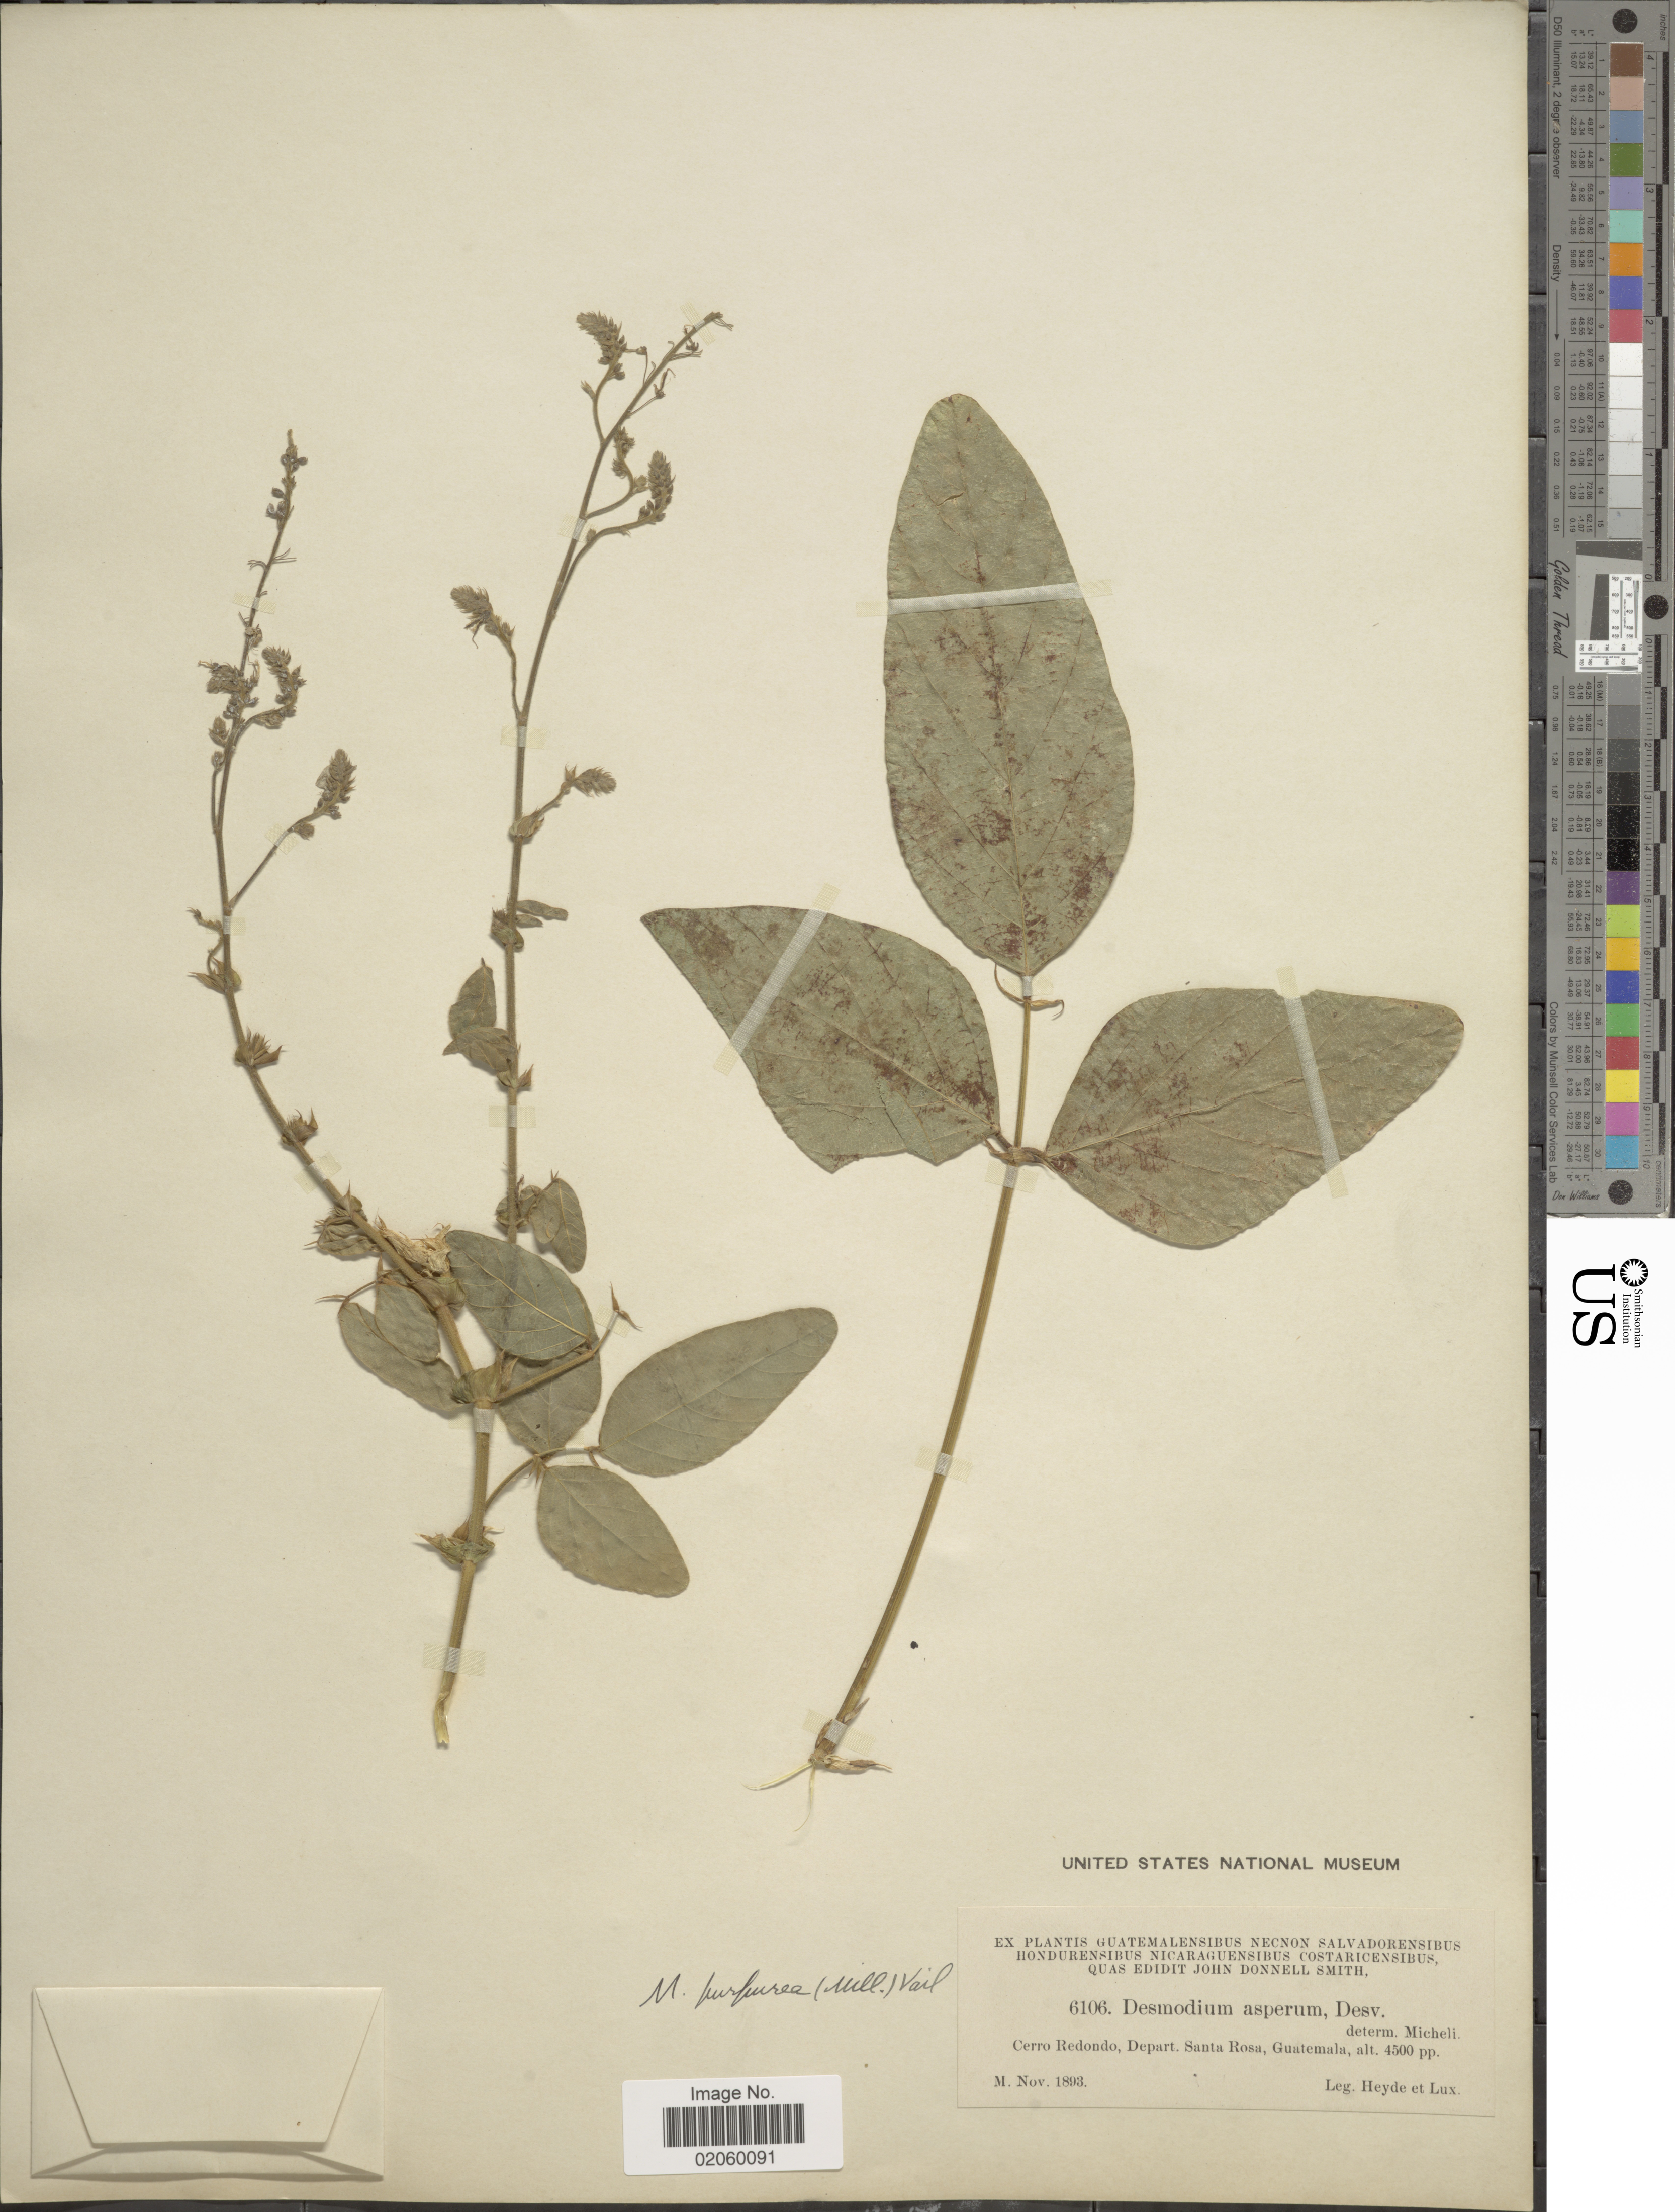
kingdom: Plantae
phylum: Tracheophyta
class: Magnoliopsida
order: Fabales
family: Fabaceae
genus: Desmodium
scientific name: Desmodium tortuosum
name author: (Sw.) DC.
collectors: Heyde & Lux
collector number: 6106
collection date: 1893-11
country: Guatemala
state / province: Santa Rosa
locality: Cerro Redondo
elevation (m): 1372